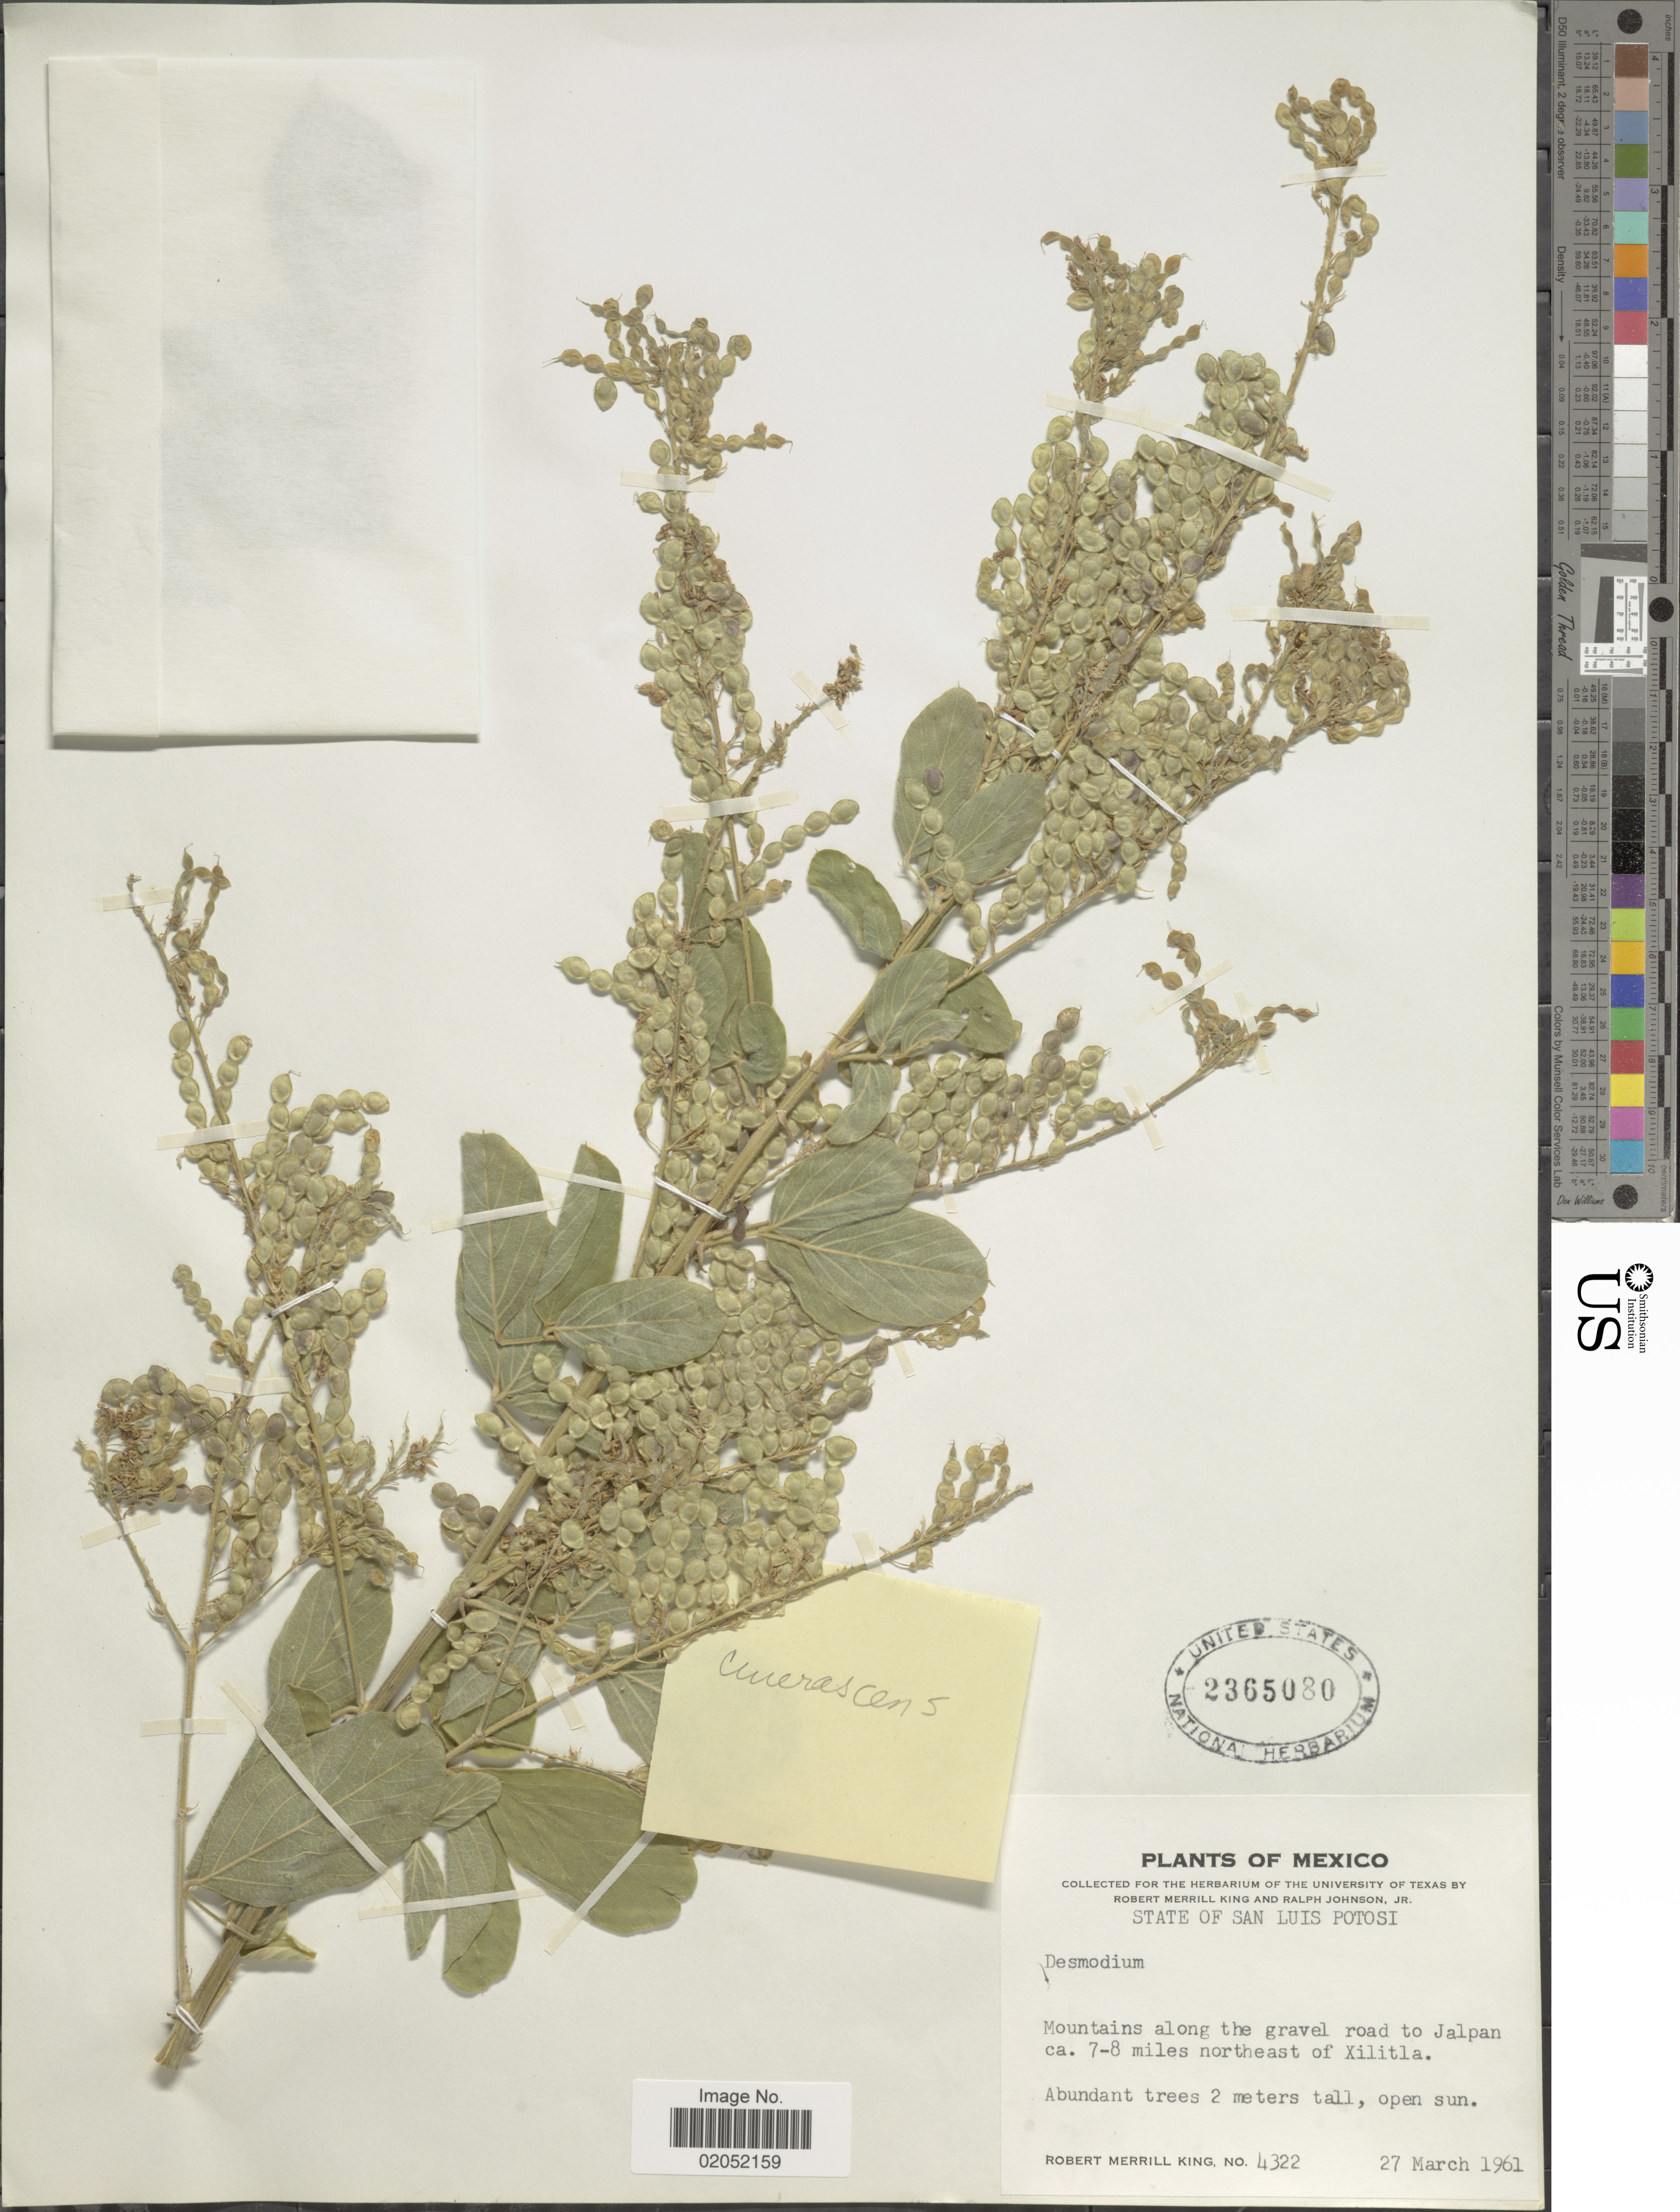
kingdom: Plantae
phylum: Tracheophyta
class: Magnoliopsida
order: Fabales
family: Fabaceae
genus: Desmodium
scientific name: Desmodium cinerascens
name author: A. Gray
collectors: R. M. King & R. Johnson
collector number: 4322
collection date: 1961-03-27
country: Mexico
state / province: San Luis Potosí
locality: Mountains along the gravel road to Jalpan ca. 7-8 miles northeast of Xilitla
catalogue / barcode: US 2365080